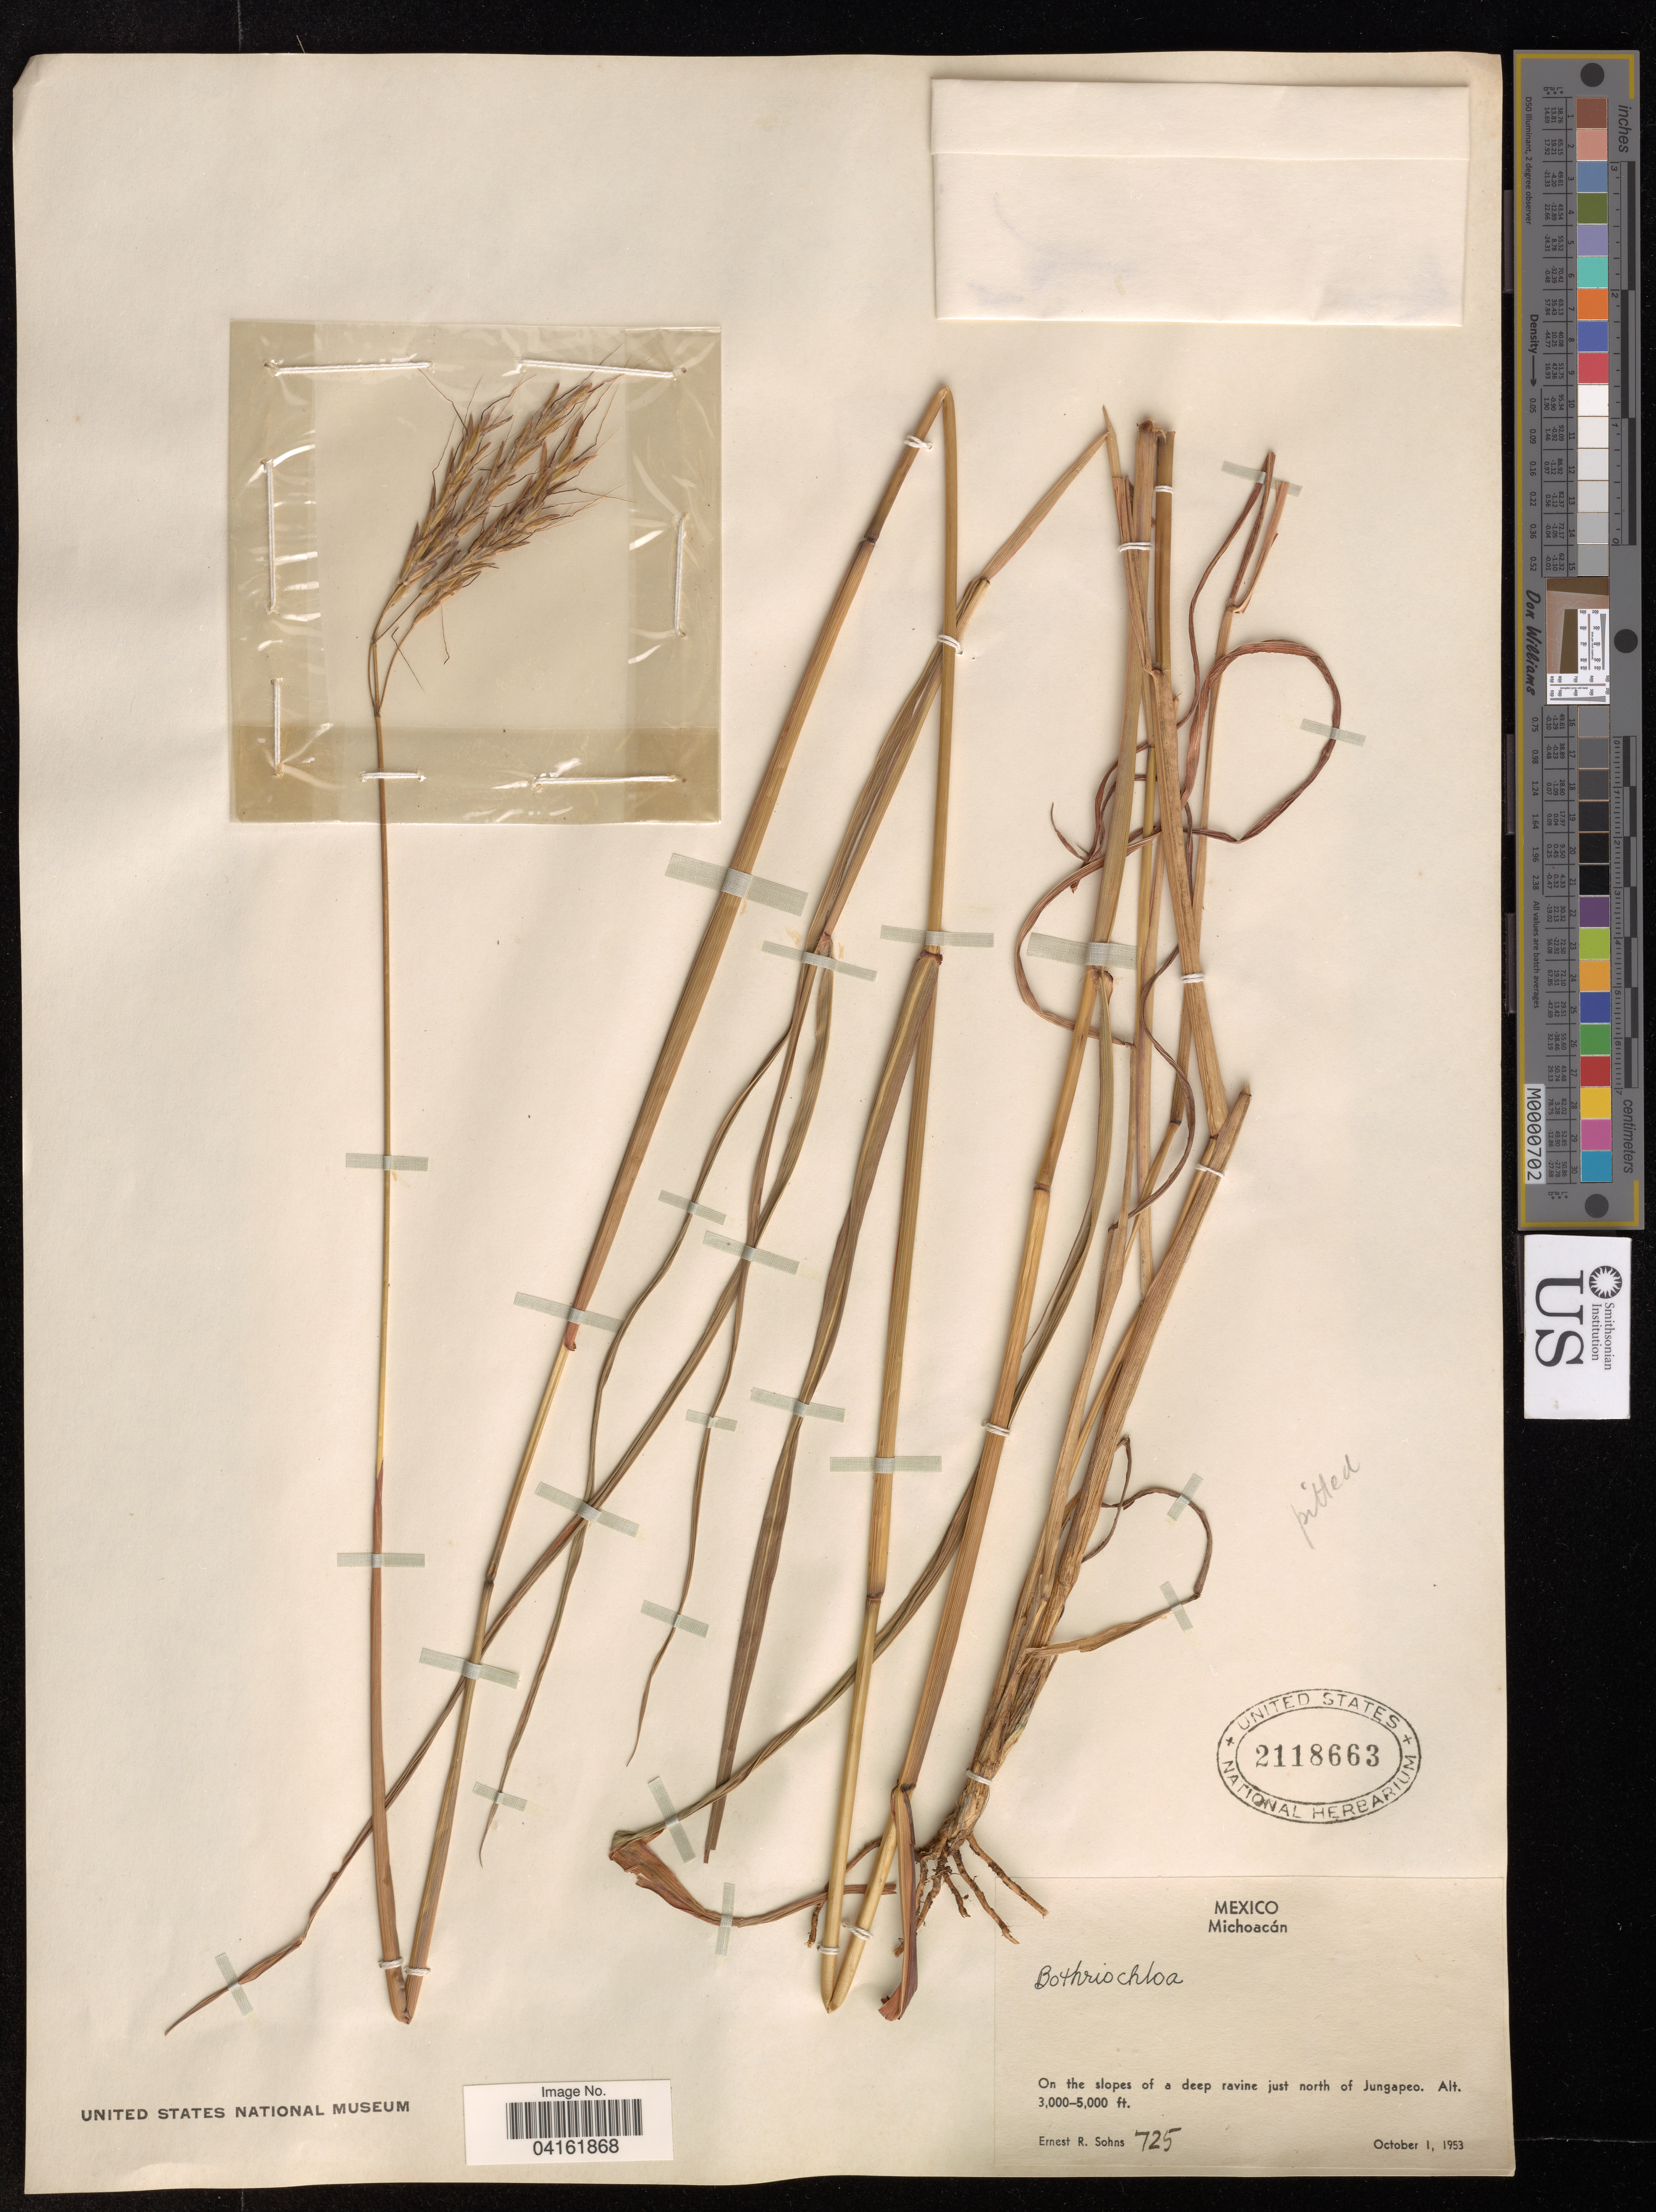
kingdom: Plantae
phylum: Tracheophyta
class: Liliopsida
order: Poales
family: Poaceae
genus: Bothriochloa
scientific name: Bothriochloa sp.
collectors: E. R. Sohns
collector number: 725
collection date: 1953-10-01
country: Mexico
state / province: Michoacán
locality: On the slopes of a deep ravine just north of Jungapeo.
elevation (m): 914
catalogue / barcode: US 2118663